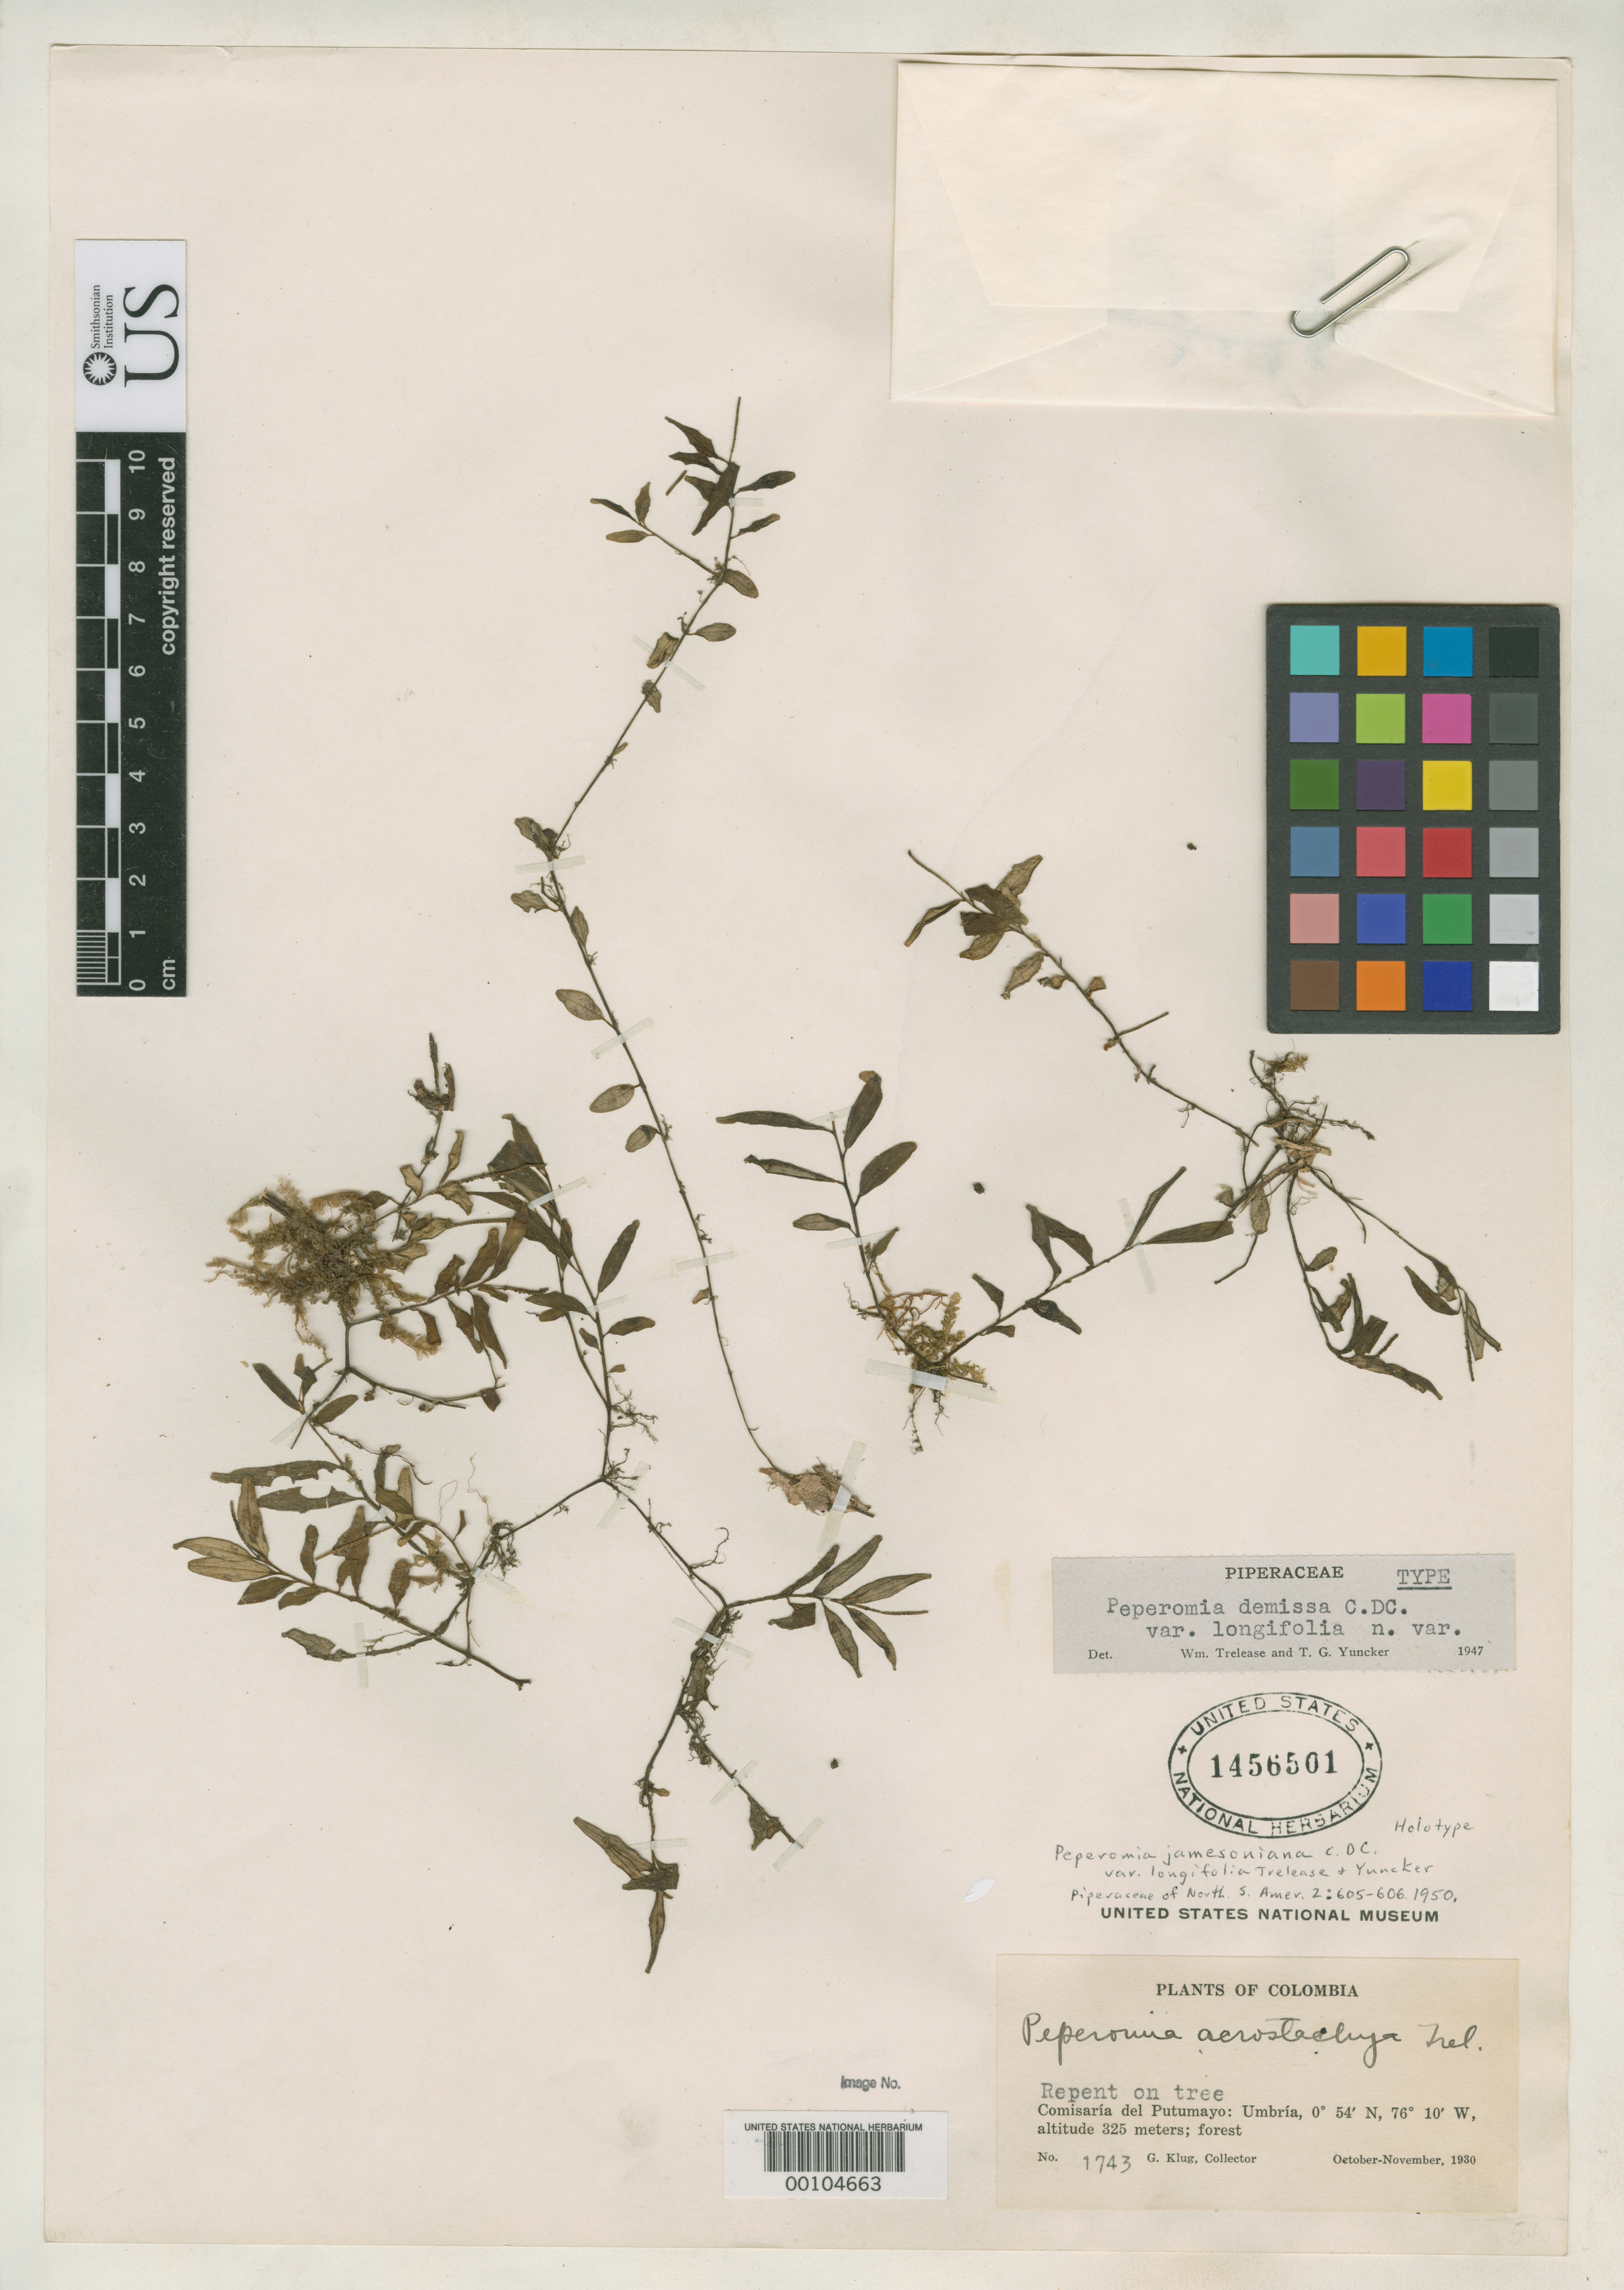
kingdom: Plantae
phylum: Tracheophyta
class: Magnoliopsida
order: Piperales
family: Piperaceae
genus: Peperomia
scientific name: Peperomia jamesoniana var. longifolia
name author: Trel. & Yunck.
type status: Holotype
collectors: G. Klug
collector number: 1743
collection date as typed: Oct 1930 to -- Nov 1930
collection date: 1930-10/1930-11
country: Colombia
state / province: Putumayo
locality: Umbria.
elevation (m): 325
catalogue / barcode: US 1456501